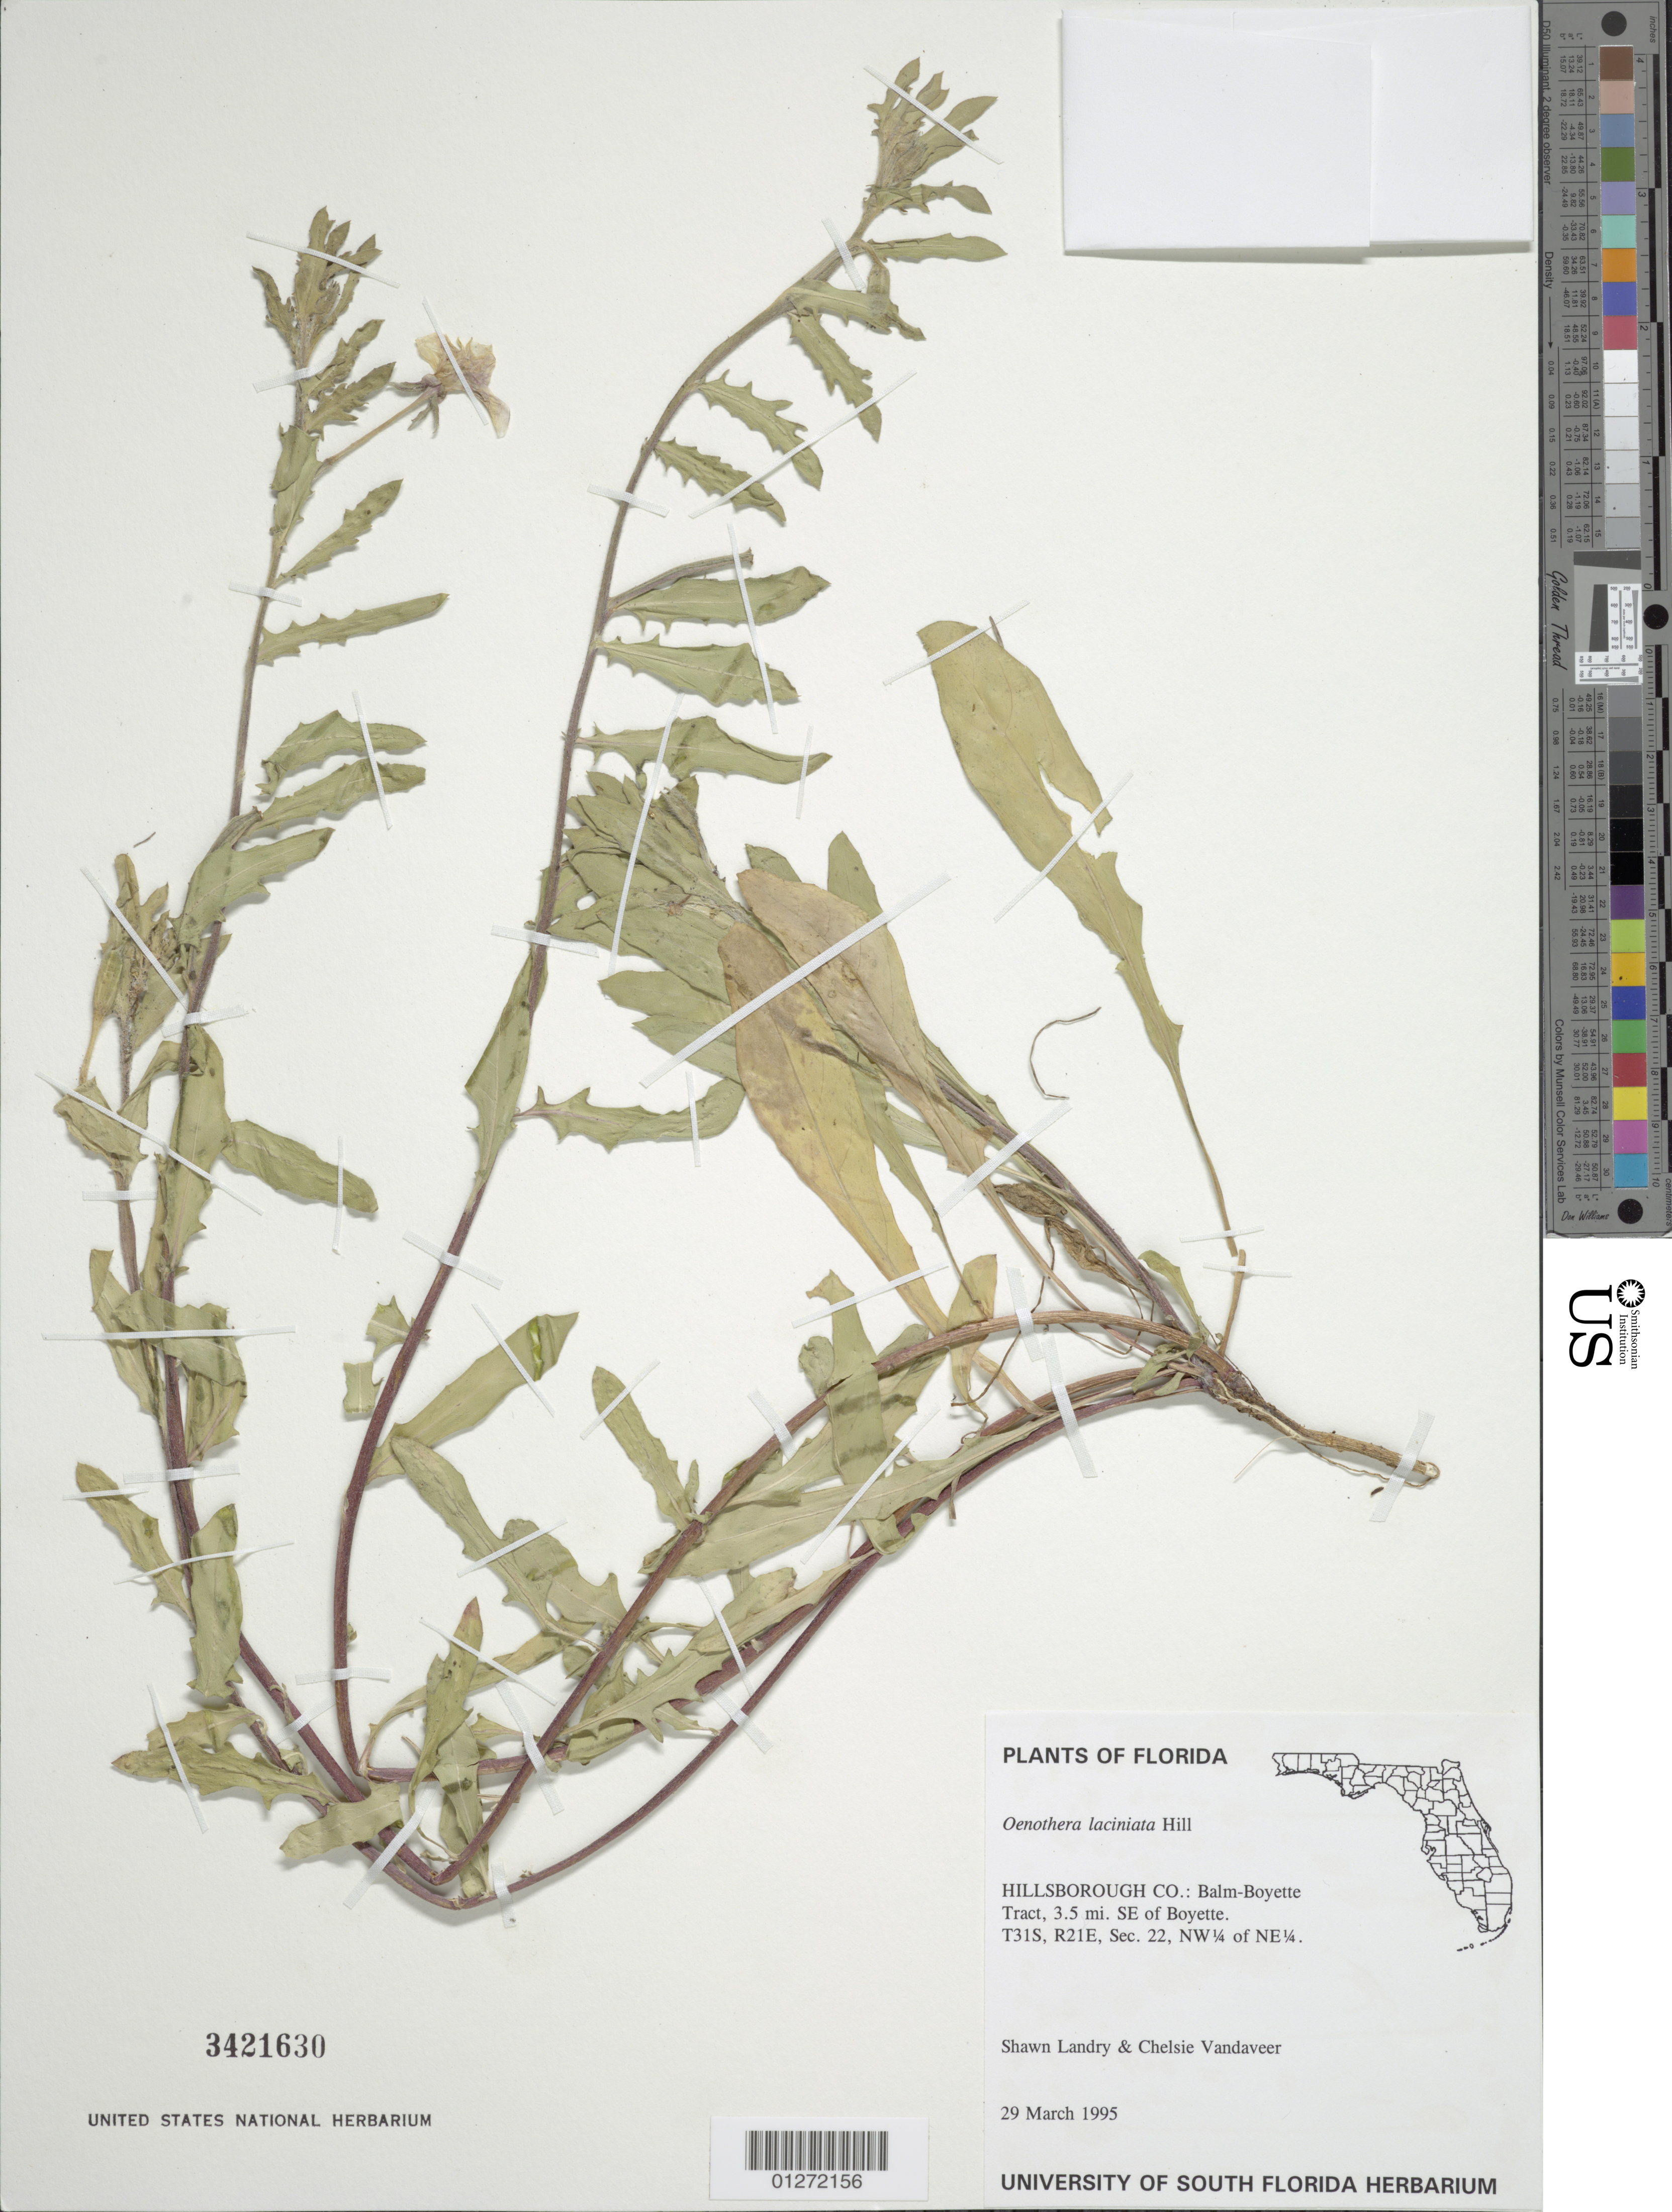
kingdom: Plantae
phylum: Tracheophyta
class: Magnoliopsida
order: Myrtales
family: Onagraceae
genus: Oenothera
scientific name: Oenothera laciniata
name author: Hill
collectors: S. Landry & C. Vandaveer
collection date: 1995-03-29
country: United States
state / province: Florida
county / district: Hillsborough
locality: Balm-Boyette Tract, 3. 5 mi SE of Boyette.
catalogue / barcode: US 3421630